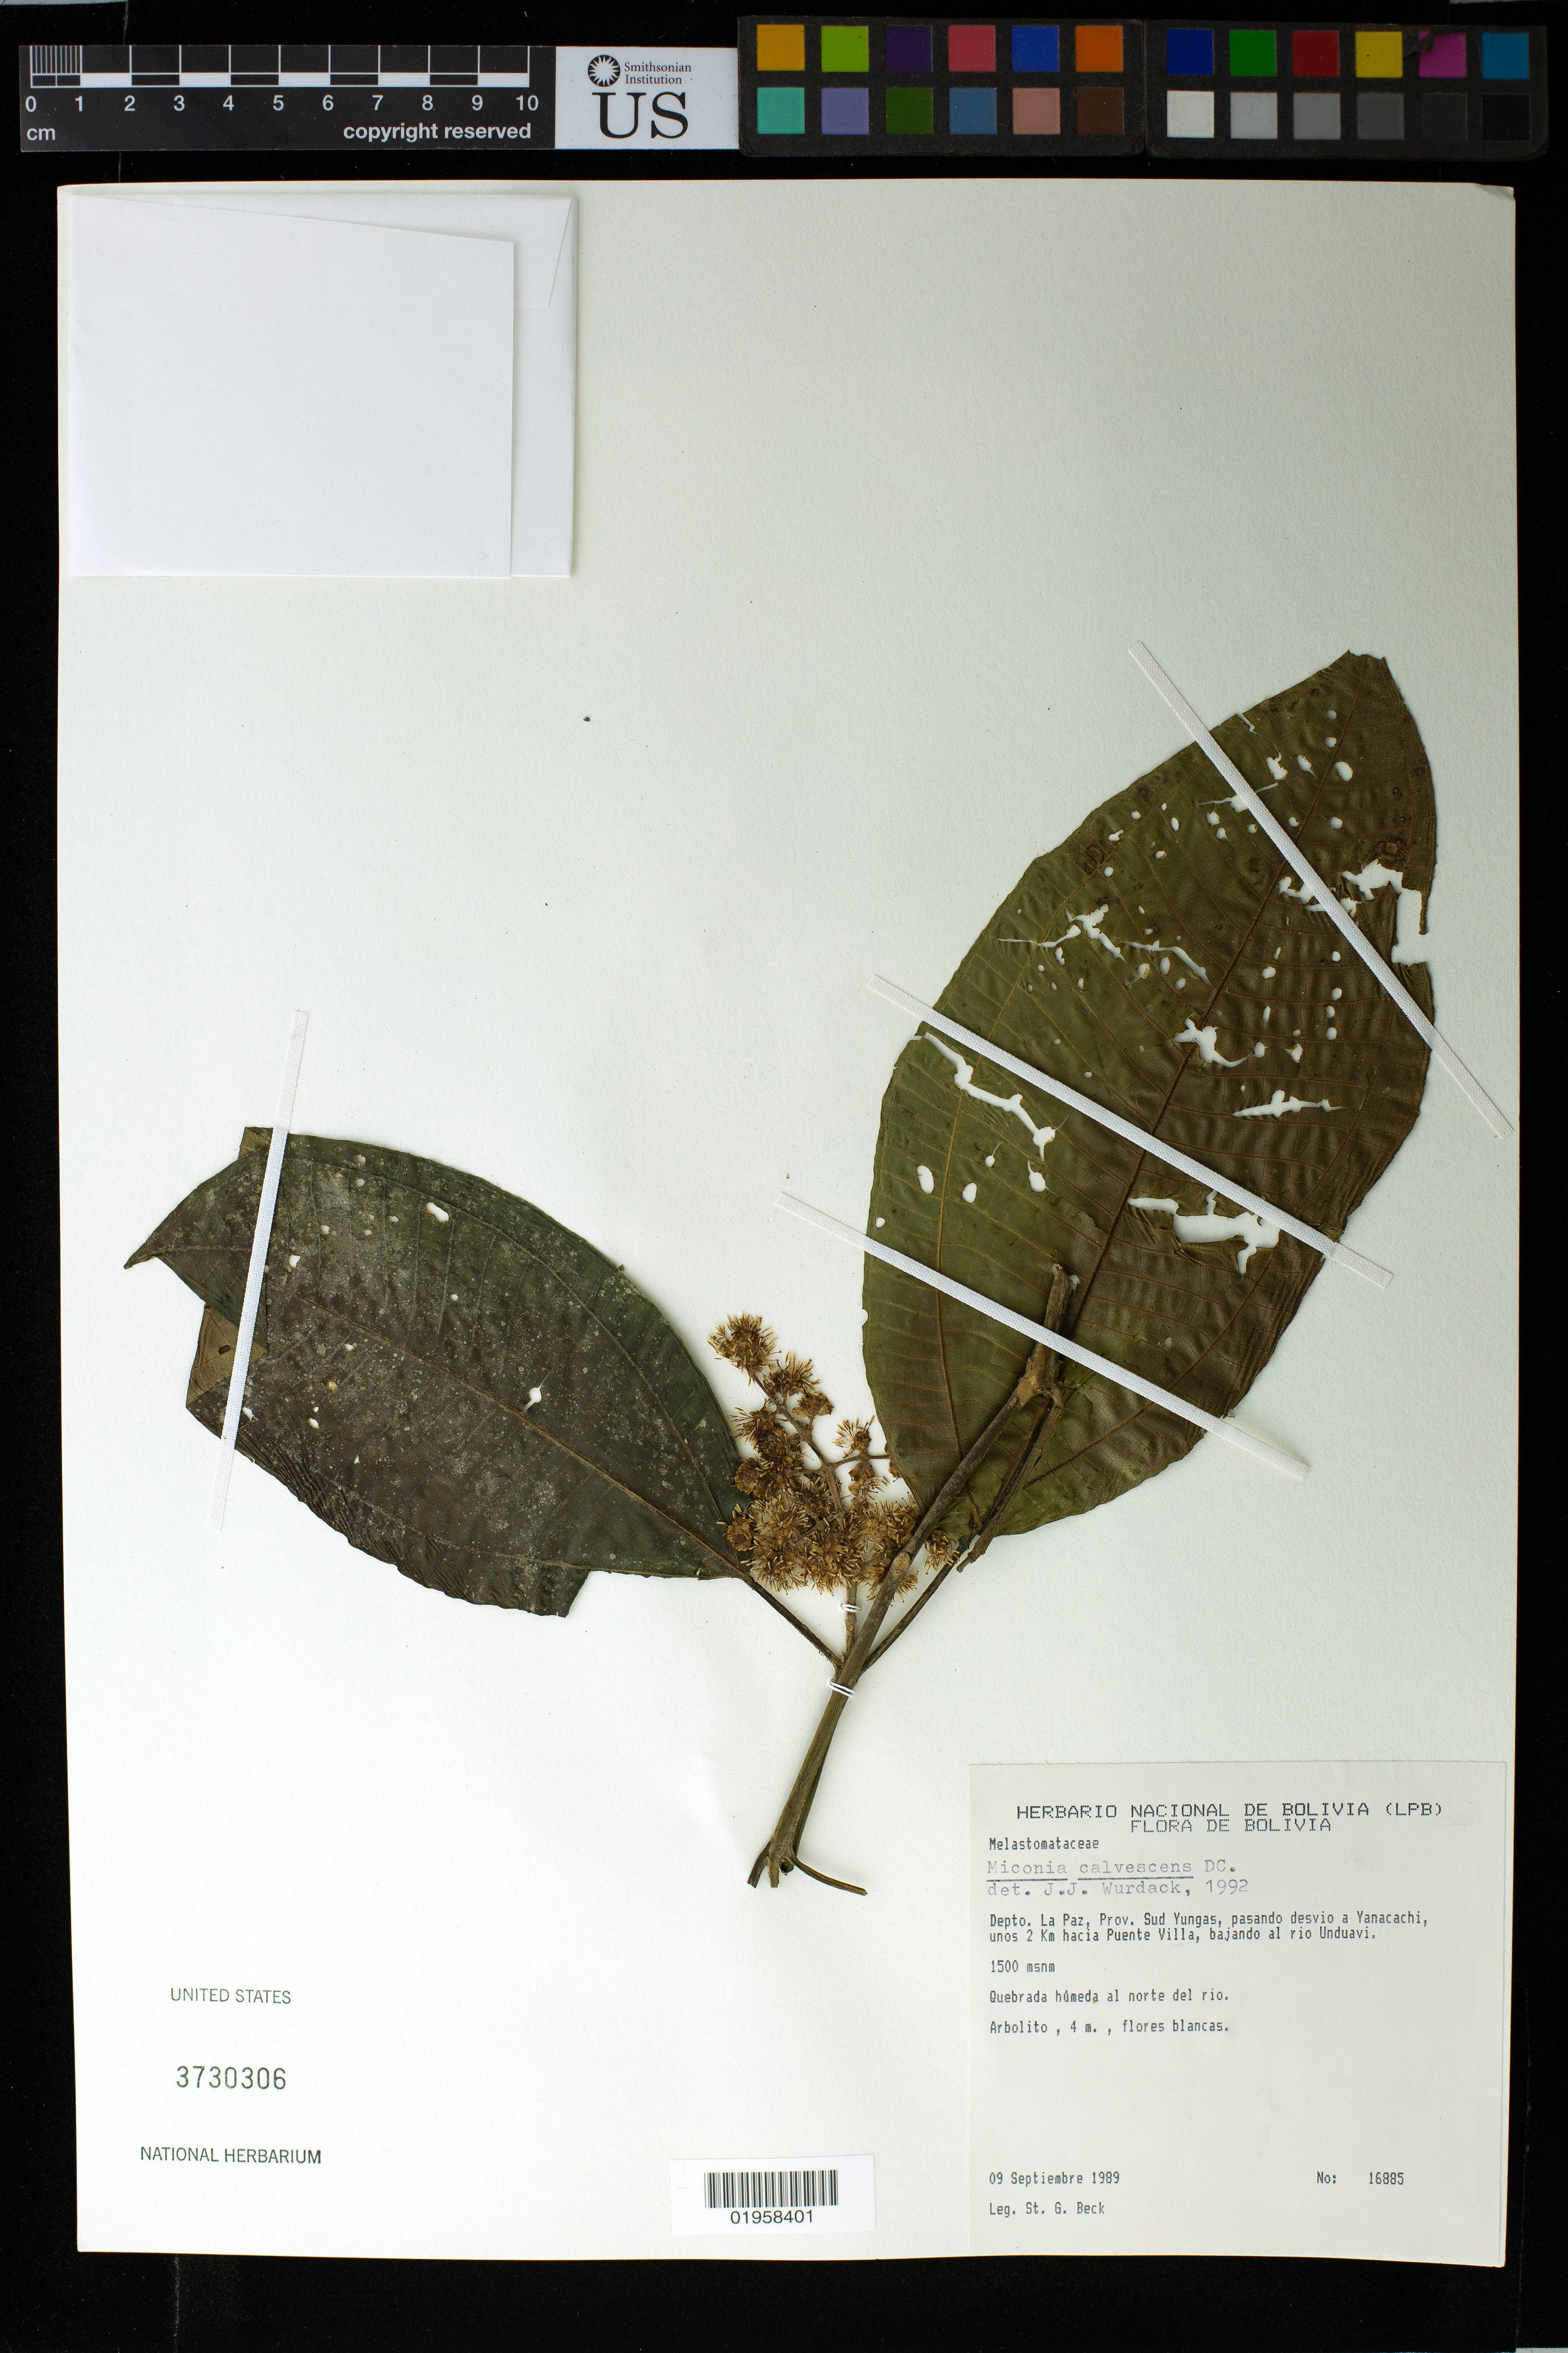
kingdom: Plantae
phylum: Tracheophyta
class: Magnoliopsida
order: Myrtales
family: Melastomataceae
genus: Miconia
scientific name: Miconia calvescens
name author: DC.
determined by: Wurdack, John J., (US), US (UNITED STATES)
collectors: S. G. Beck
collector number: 16885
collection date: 1989-09-09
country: Bolivia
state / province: La Paz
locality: Prov. Sud Yungas, pasando desvio a Yanacachi, unos 2 km hacia Puente Villa, bajando al rio Unduavi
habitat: Quebrada húmeda al norte del rio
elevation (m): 1500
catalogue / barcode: US 3730306